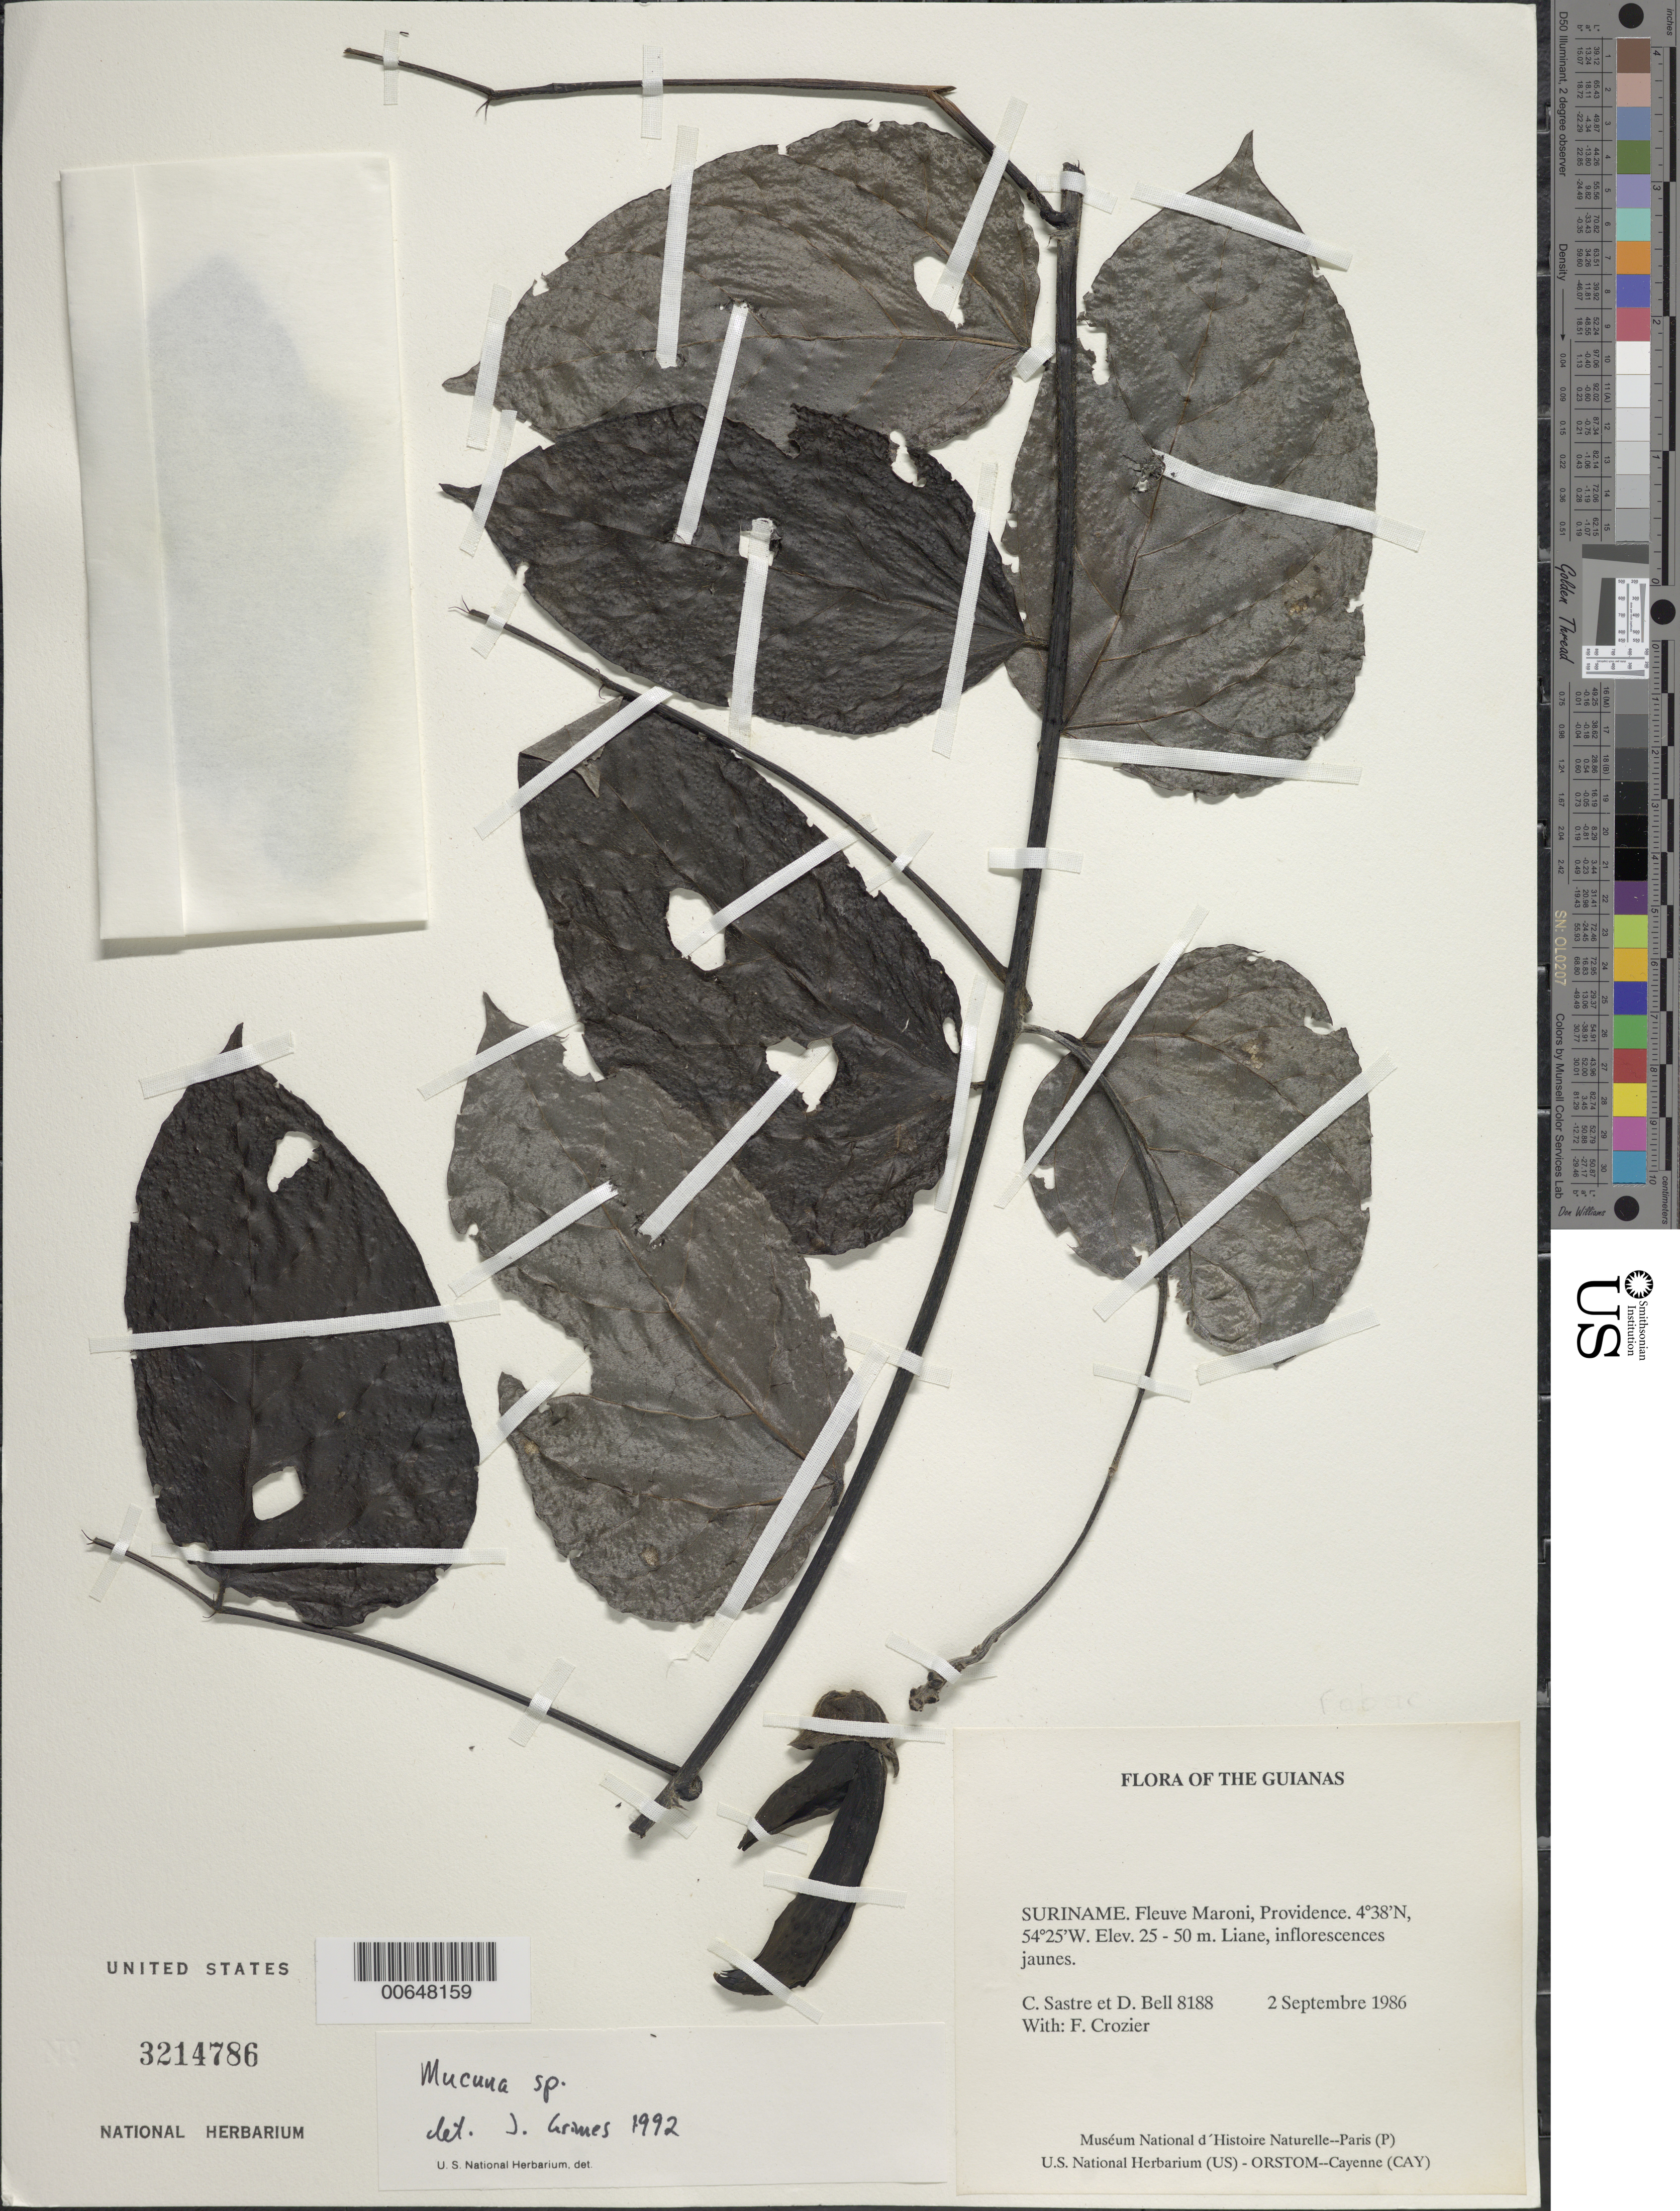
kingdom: Plantae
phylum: Tracheophyta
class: Magnoliopsida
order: Fabales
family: Fabaceae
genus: Mucuna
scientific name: Mucuna sp.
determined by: Grimes, J.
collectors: C. H. L. Sastre, D. A. Bell & F. Crozier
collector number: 8188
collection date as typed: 2 September 1986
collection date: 1986-09-02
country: Suriname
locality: Fleuve Maroni, Providence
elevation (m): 25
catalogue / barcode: US 3214786